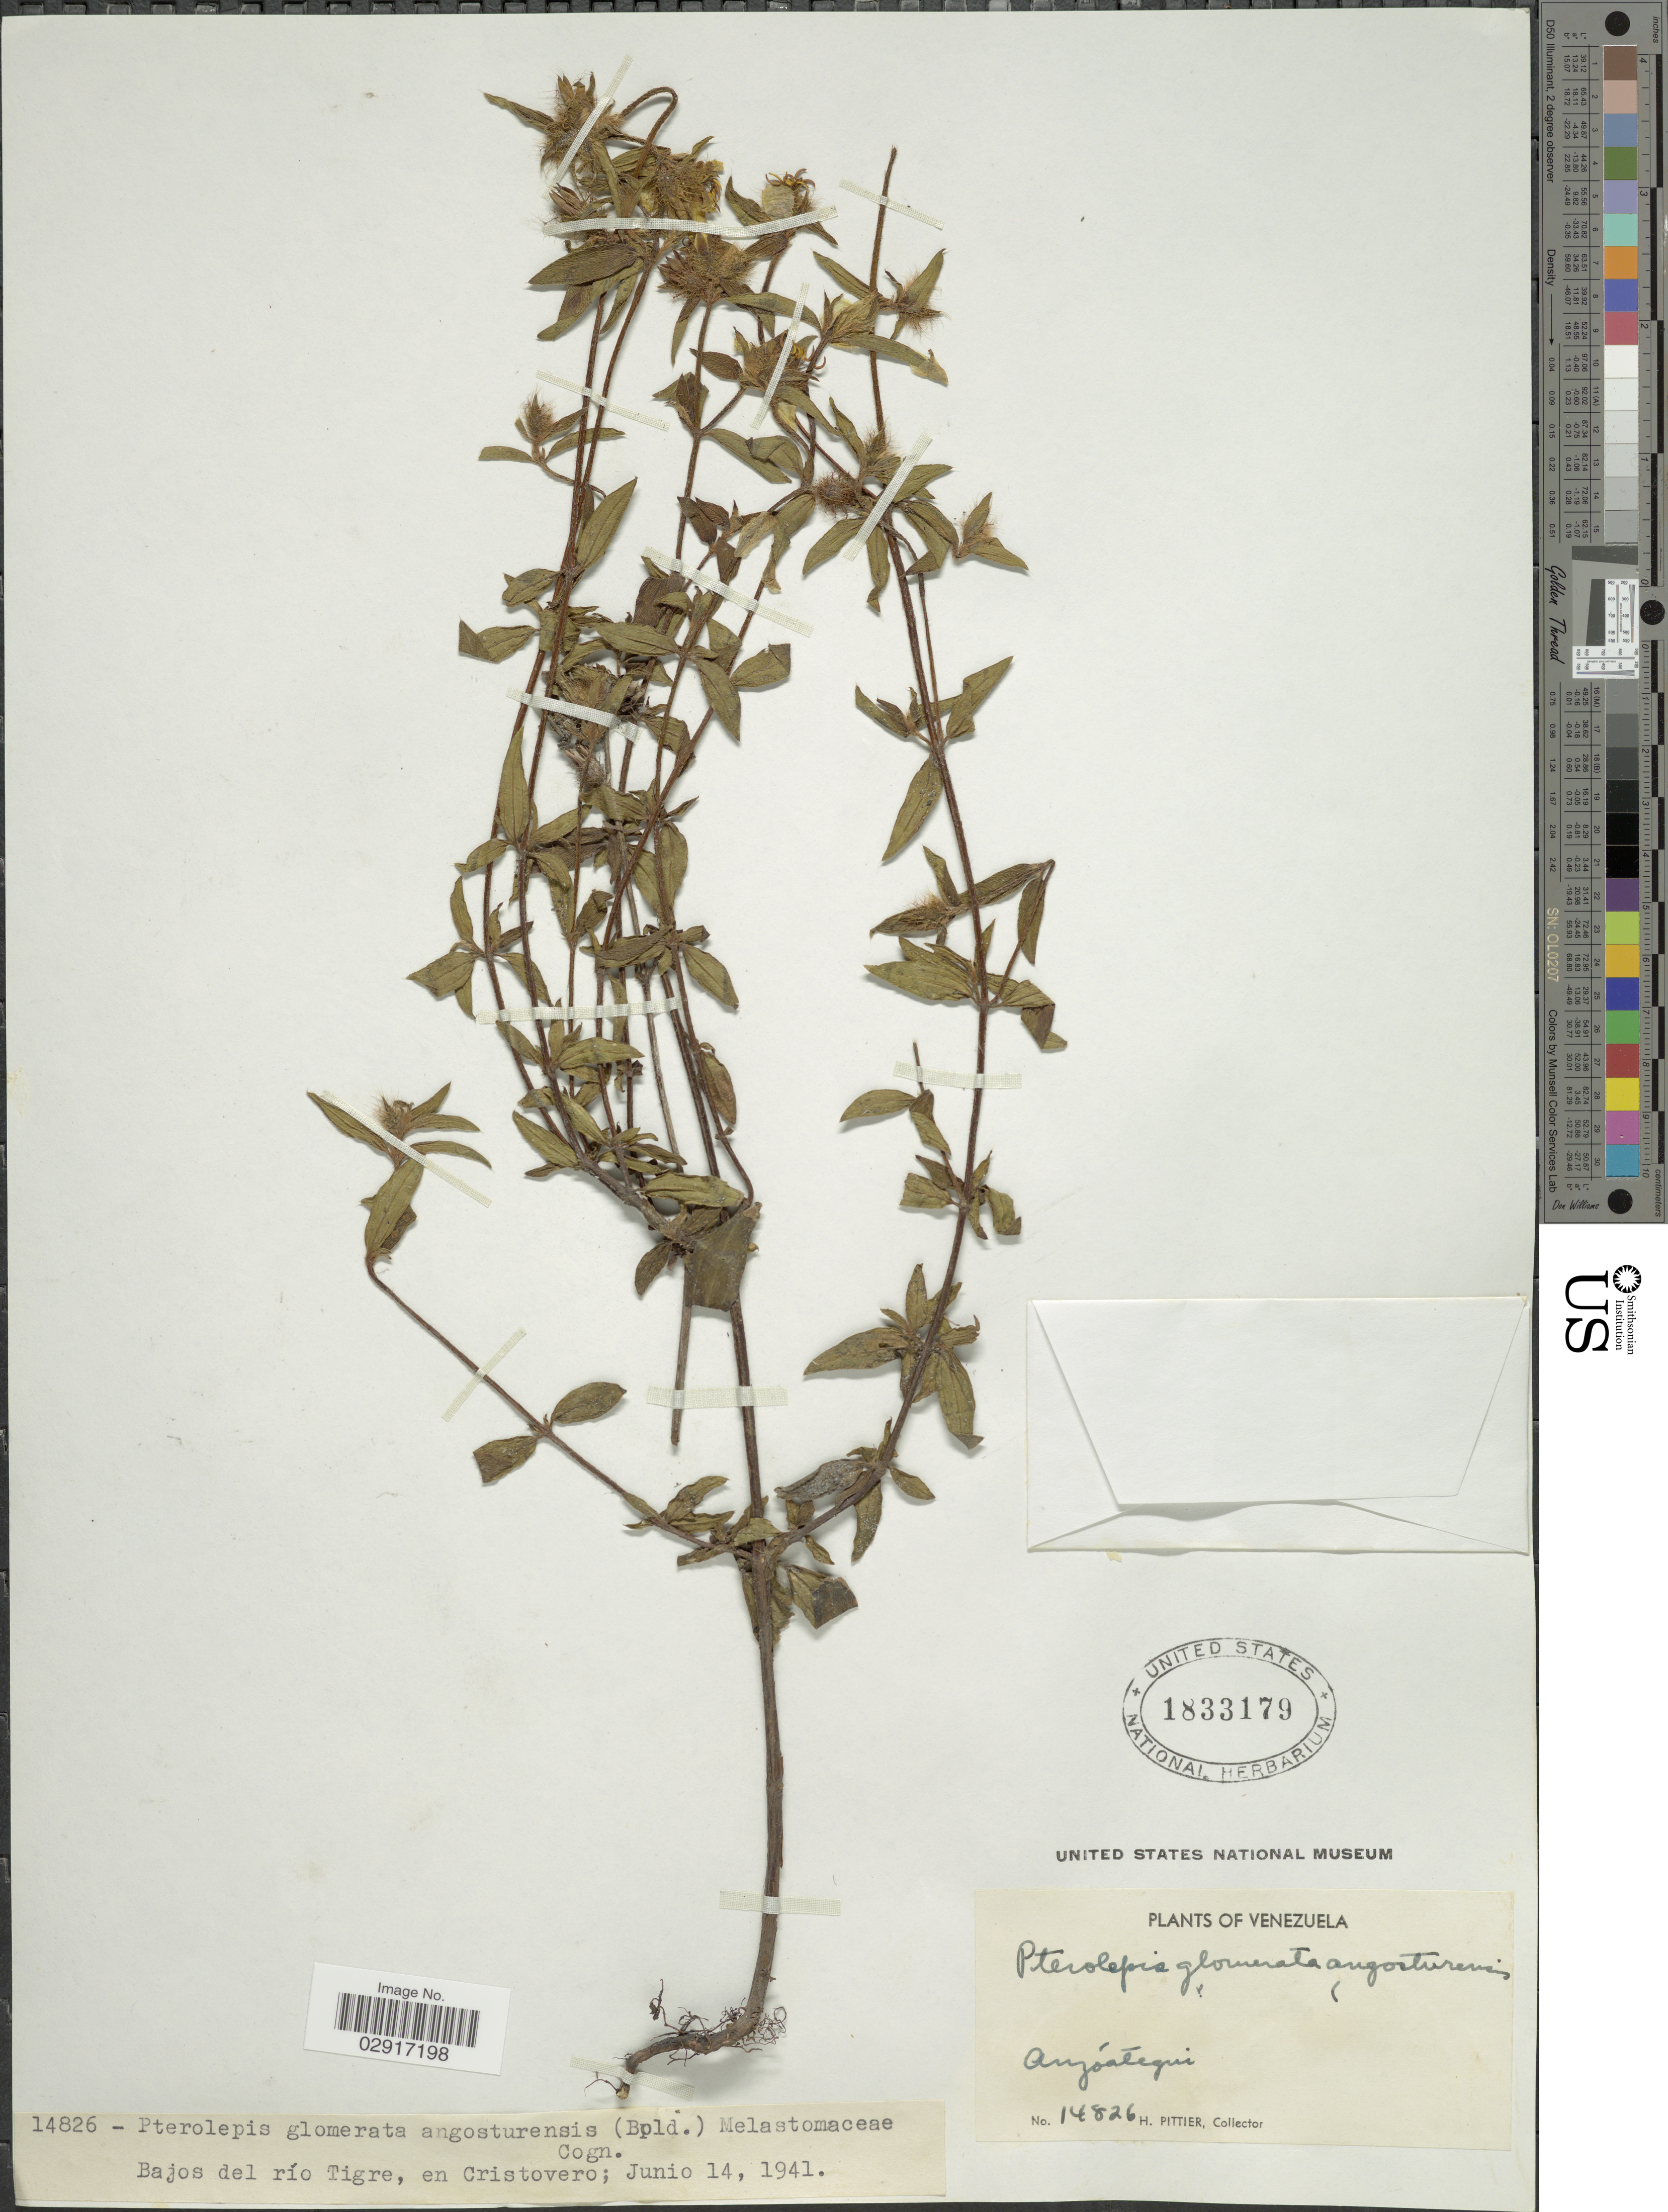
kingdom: Plantae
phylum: Tracheophyta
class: Magnoliopsida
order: Myrtales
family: Melastomataceae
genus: Pterolepis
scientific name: Pterolepis glomerata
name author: (Rottb.) Miq.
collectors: H. F. Pittier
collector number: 14826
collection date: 1941-06-14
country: Venezuela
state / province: Anzoategui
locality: Bajos del río Tigre, en Cristovero.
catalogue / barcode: US 1833179